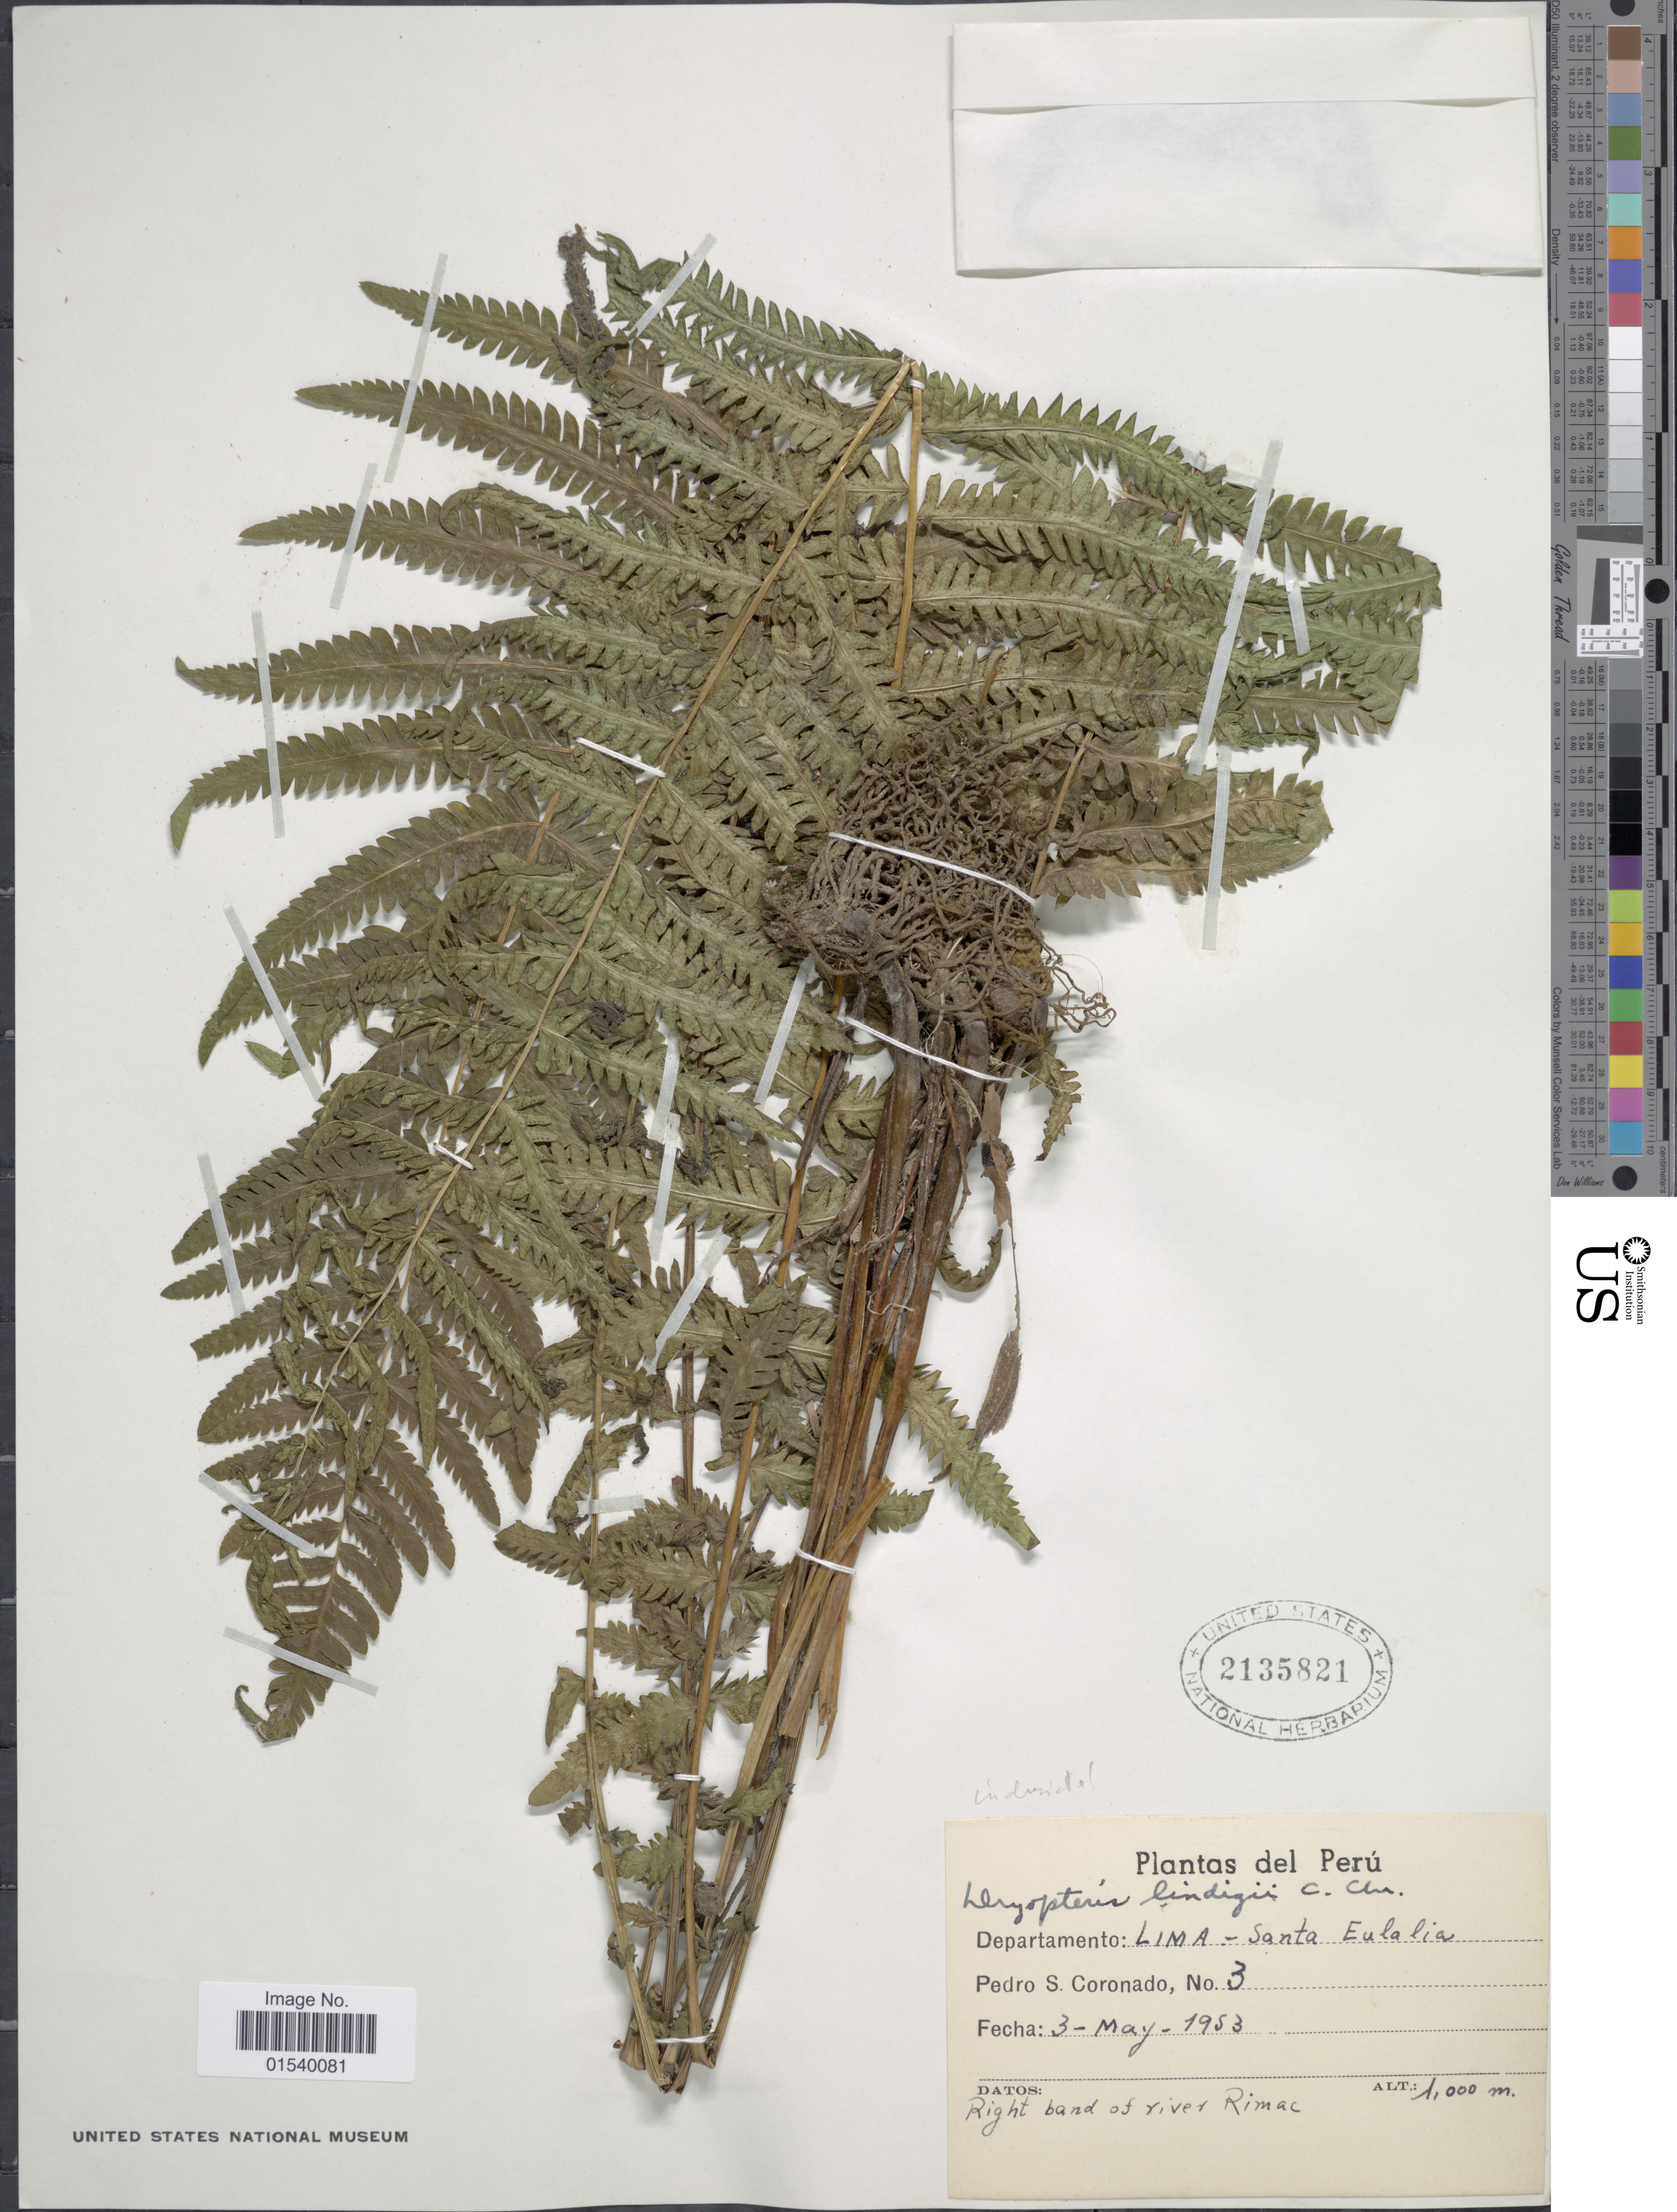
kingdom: Plantae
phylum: Tracheophyta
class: Polypodiopsida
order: Polypodiales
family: Thelypteridaceae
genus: Amauropelta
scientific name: Amauropelta deflexa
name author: (C. Presl) Á. Löve & D. Löve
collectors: P. Coronado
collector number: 3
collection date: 1953-05-03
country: Peru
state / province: Lima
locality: Santa Eulalia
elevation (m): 1000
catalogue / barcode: US 2135821